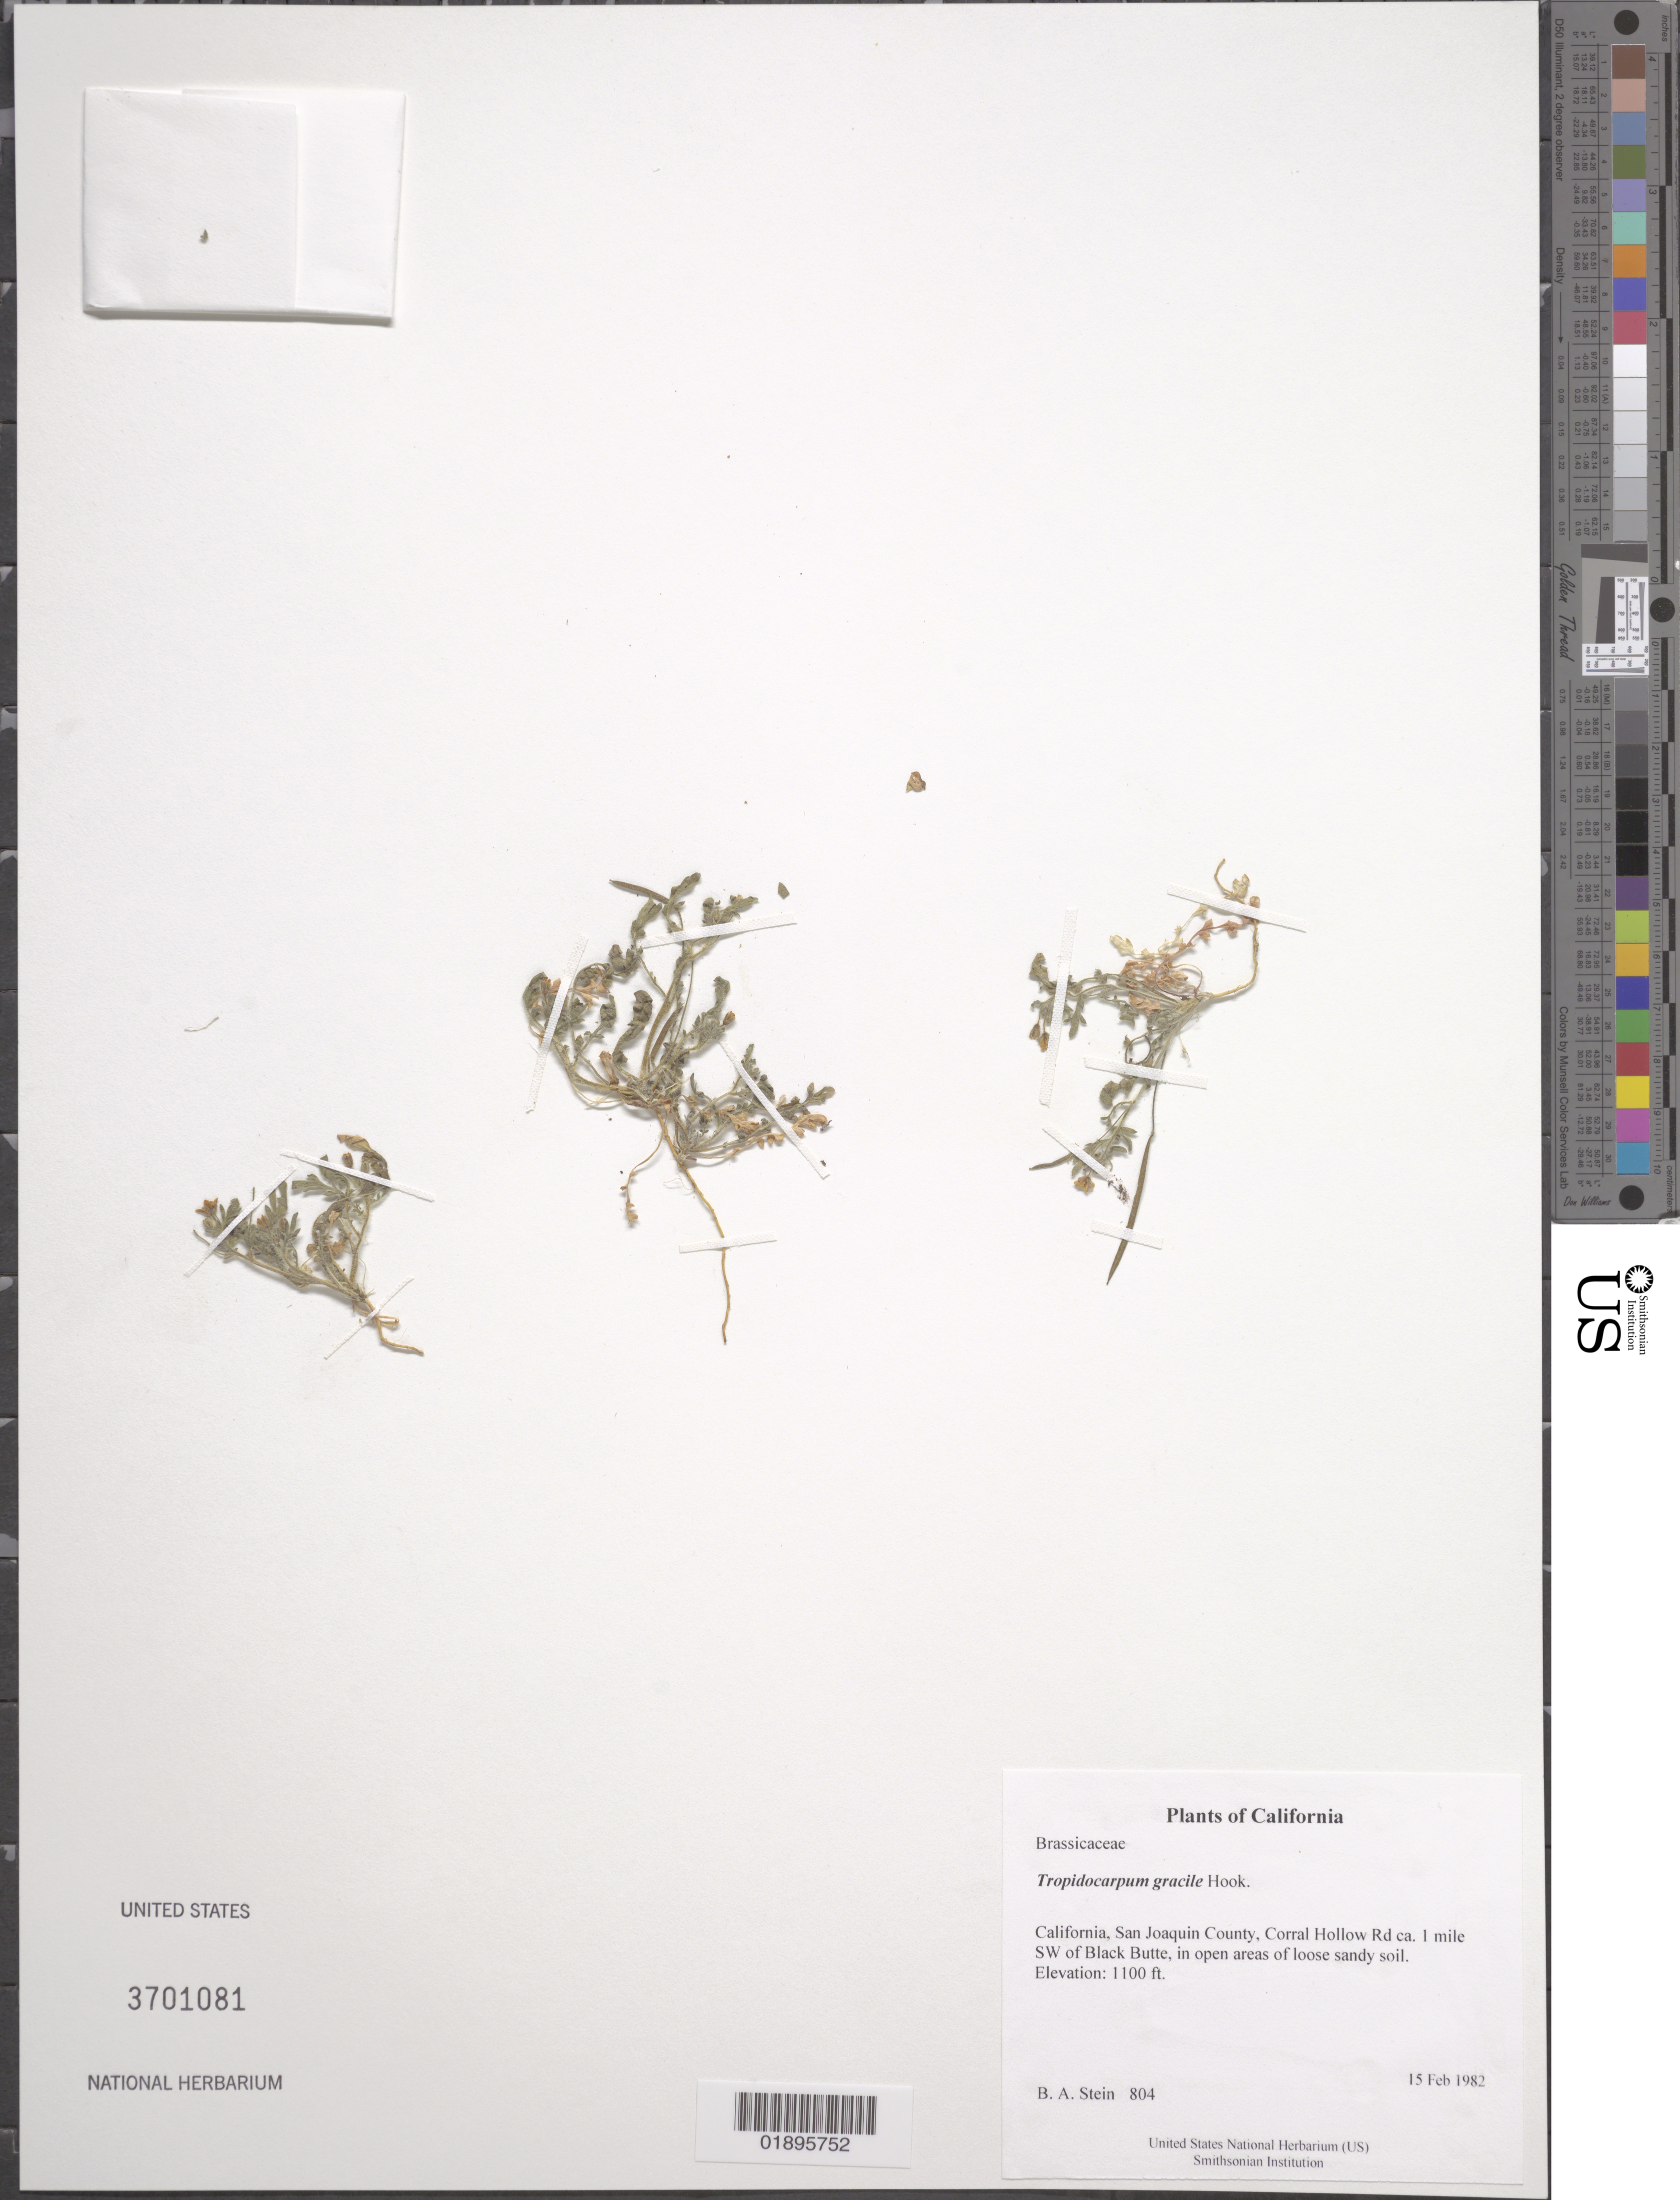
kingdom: Plantae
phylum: Tracheophyta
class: Magnoliopsida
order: Brassicales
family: Brassicaceae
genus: Tropidocarpum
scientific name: Tropidocarpum gracile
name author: Hook.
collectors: B. A. Stein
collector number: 804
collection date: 1982-02-15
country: United States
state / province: California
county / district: San Joaquin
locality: Corral Hollow Rd ca. 1 mile SW of Black Butte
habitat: In open areas of loose sandy soil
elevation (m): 335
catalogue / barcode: US 3701081